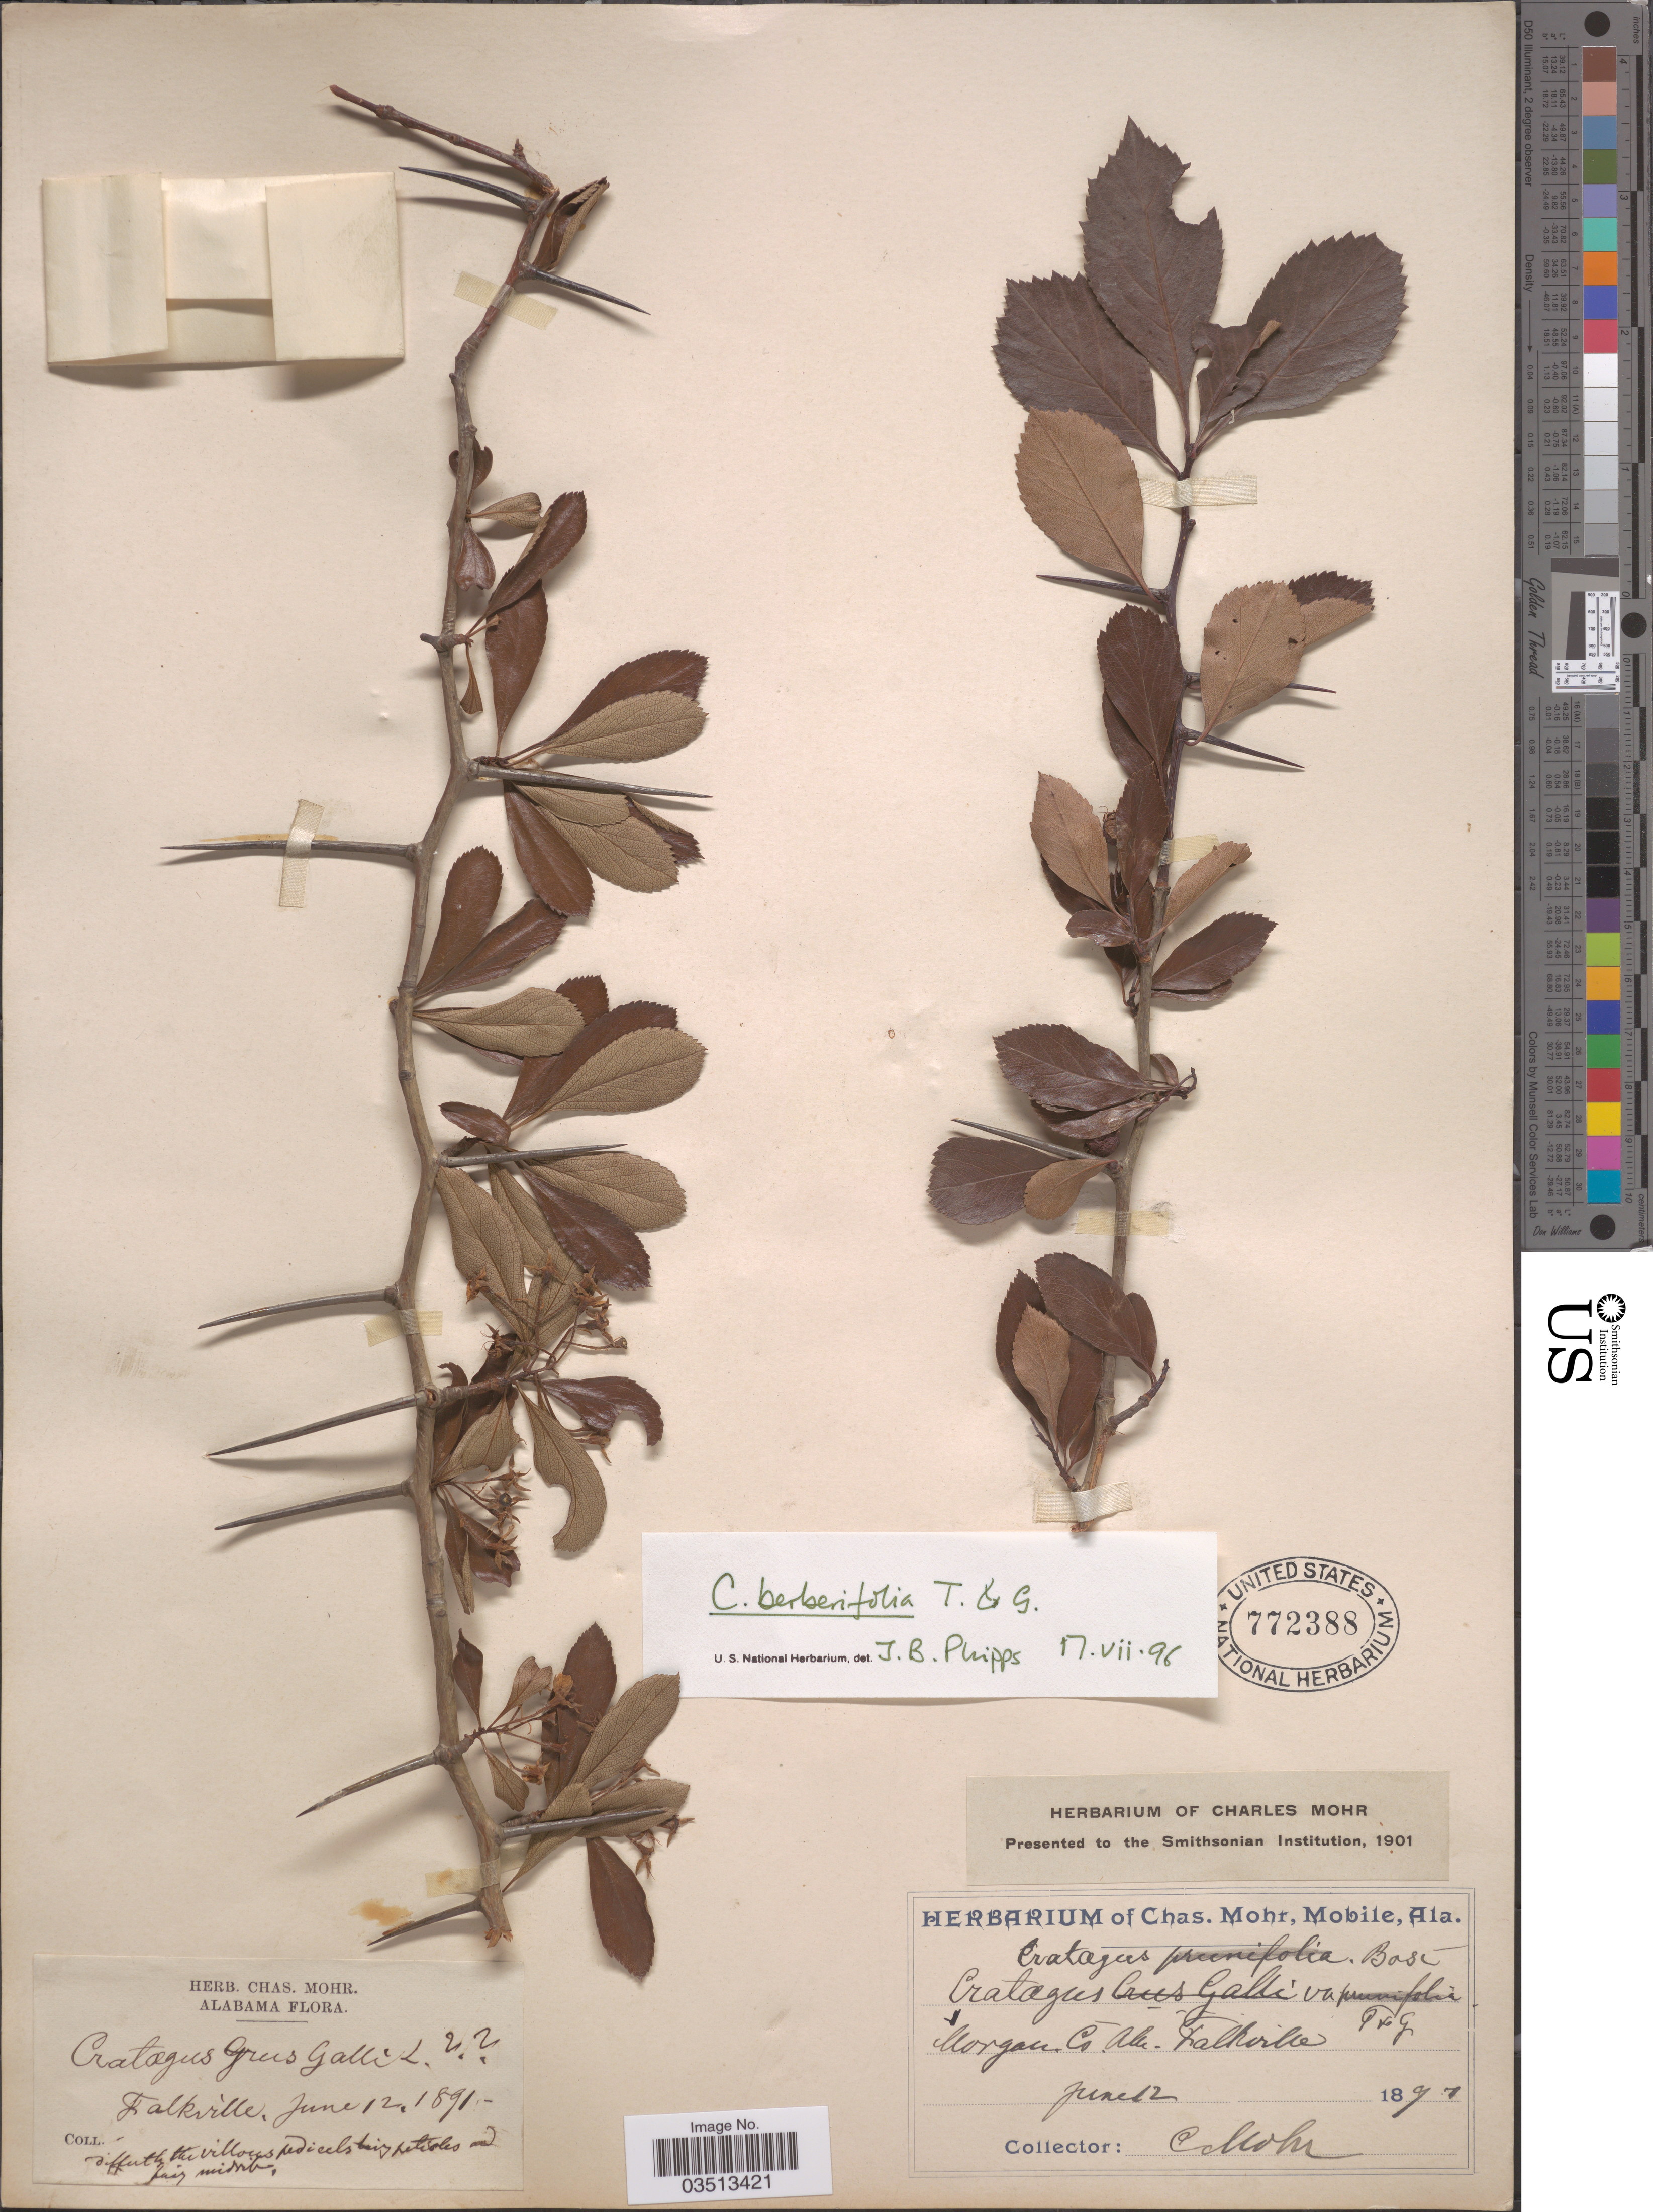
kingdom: Plantae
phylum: Tracheophyta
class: Magnoliopsida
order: Rosales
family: Rosaceae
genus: Crataegus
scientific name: Crataegus berberifolia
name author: Torr. & A. Gray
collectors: Mohr, C. T. (herbarium)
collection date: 1891-06-12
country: United States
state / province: Alabama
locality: Falkville. Morgan Co.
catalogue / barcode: US 772388